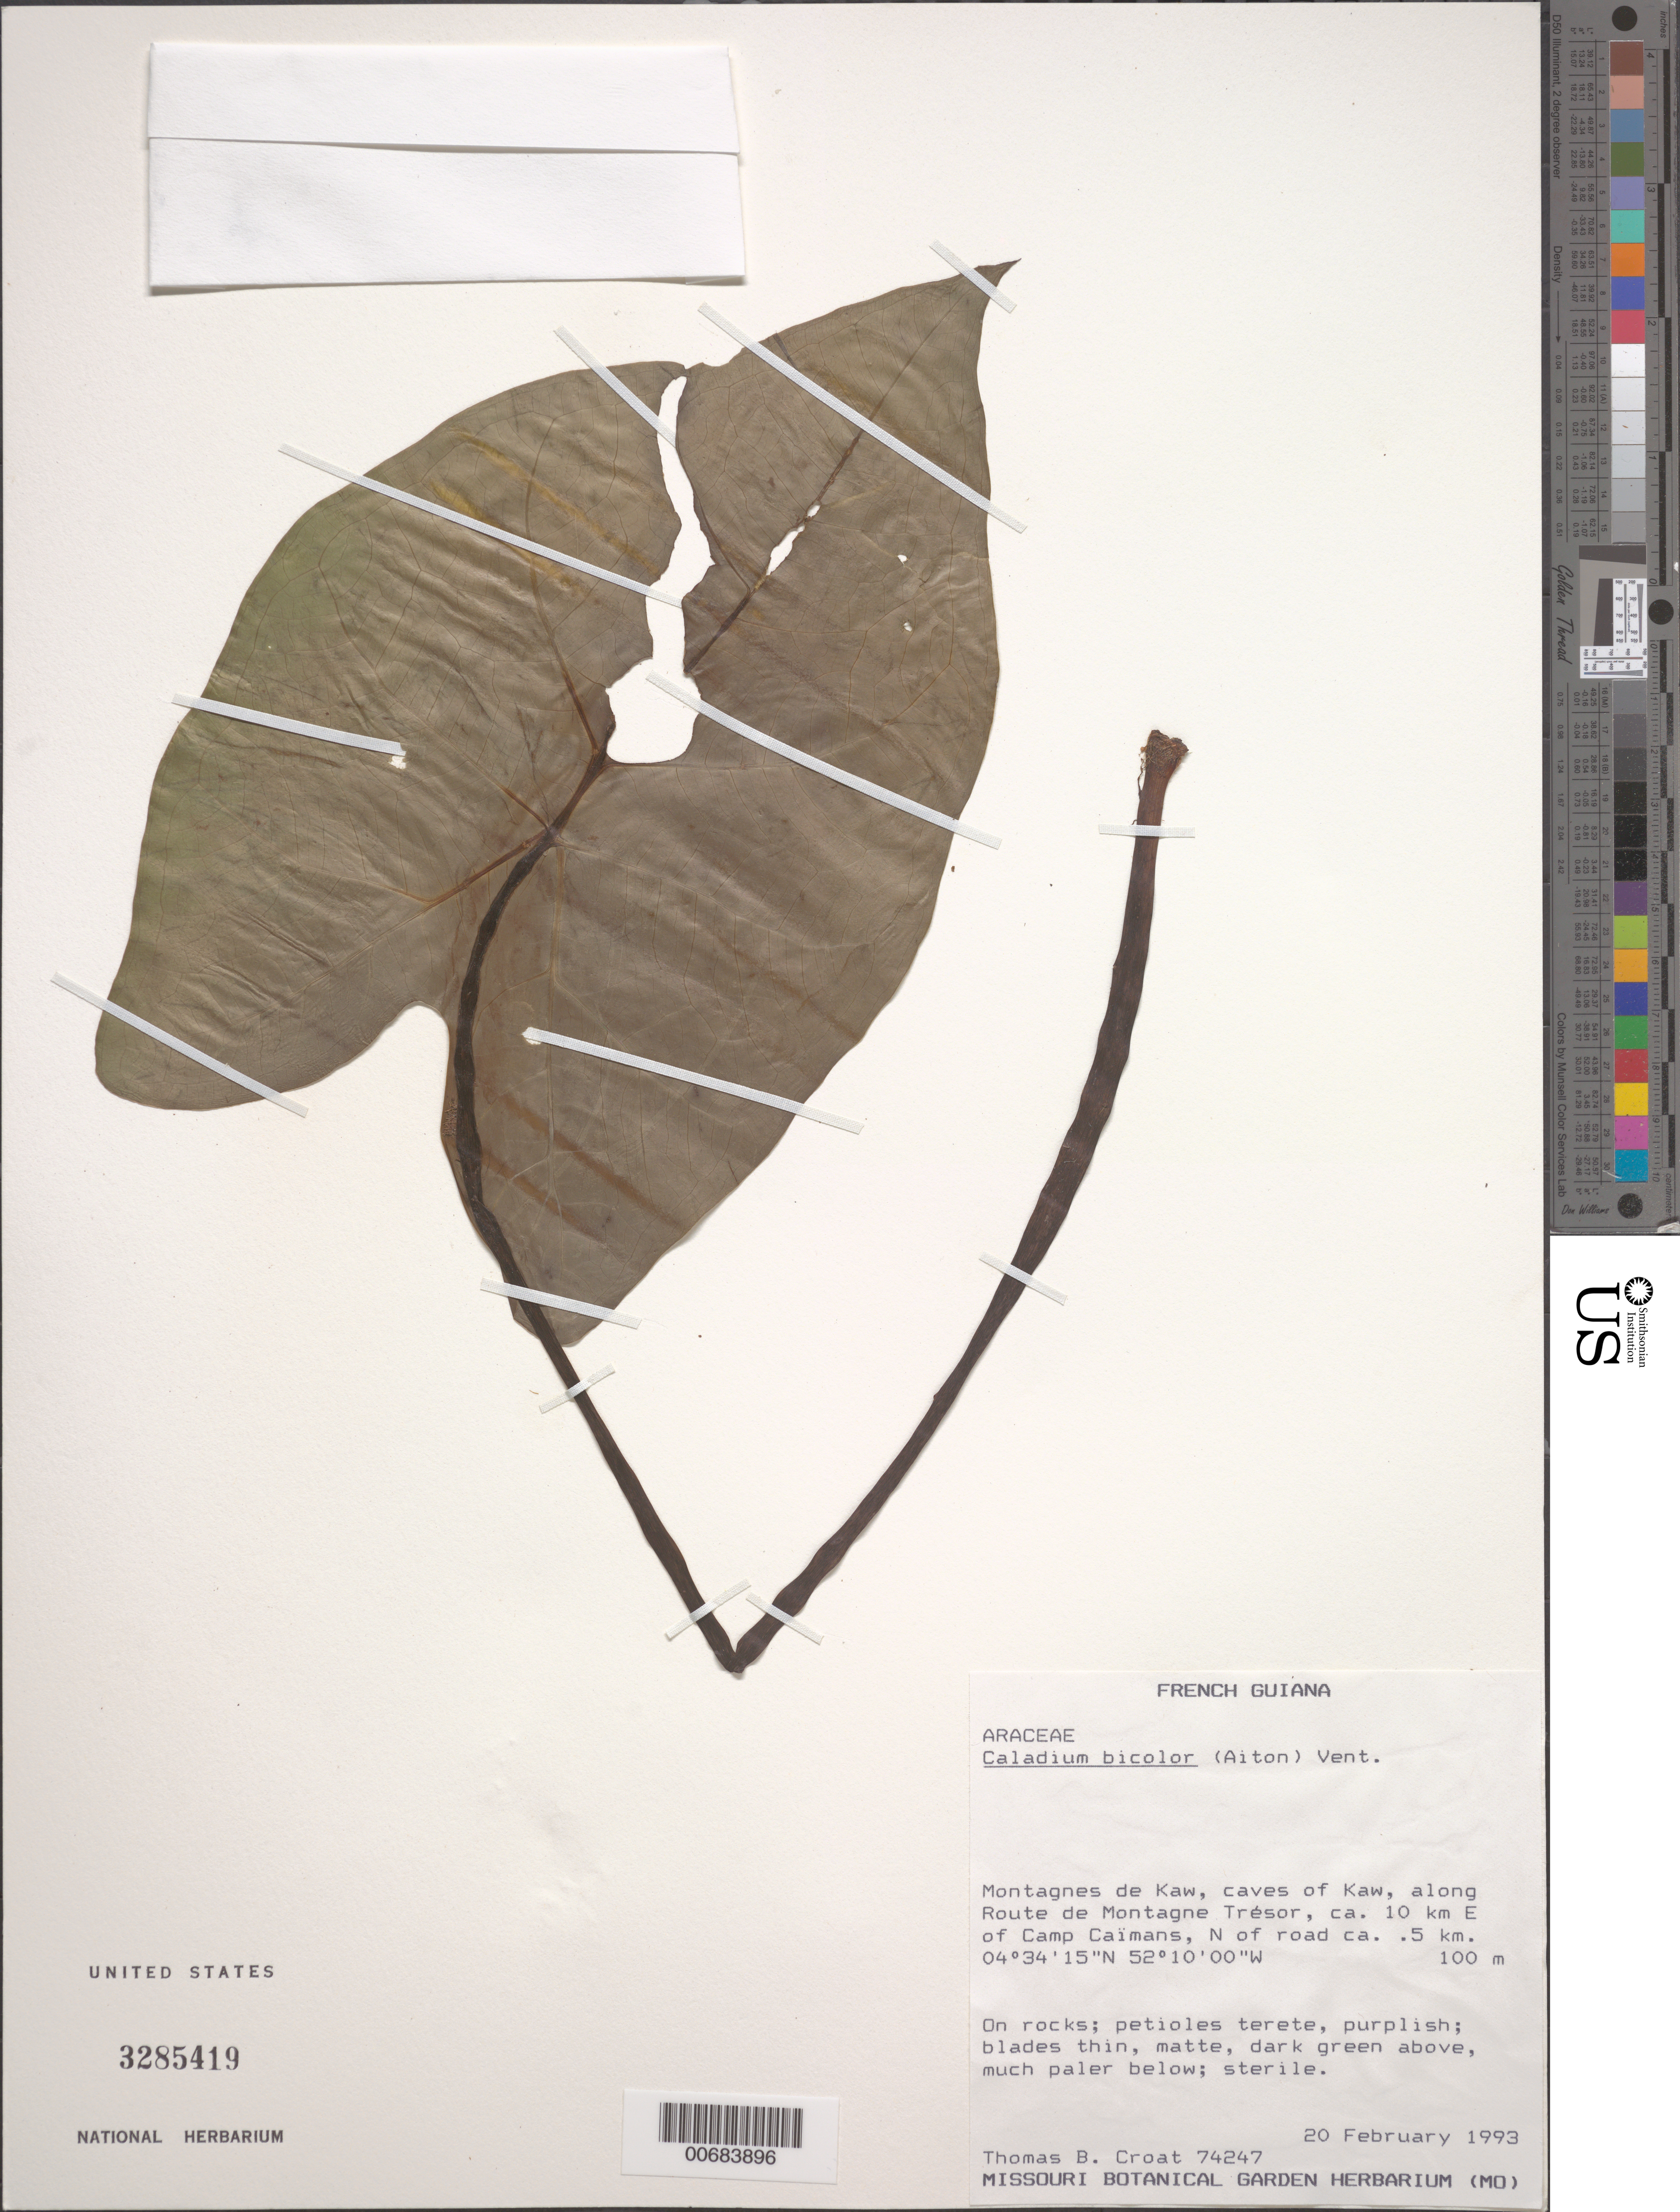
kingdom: Plantae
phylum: Tracheophyta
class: Liliopsida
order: Alismatales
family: Araceae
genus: Caladium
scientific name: Caladium bicolor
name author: (Aiton) Vent.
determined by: Madison, Michael T.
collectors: T. B. Croat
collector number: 74247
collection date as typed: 20-Feb-93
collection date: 1993-02-20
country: French Guiana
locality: Montagnes de Kaw, caves of Kaw, along Route de Montagne Tresor, 10 km E of Camp Caimans, N of road ca. 0.5 km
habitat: On rocks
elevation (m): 100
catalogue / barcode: US 3285419